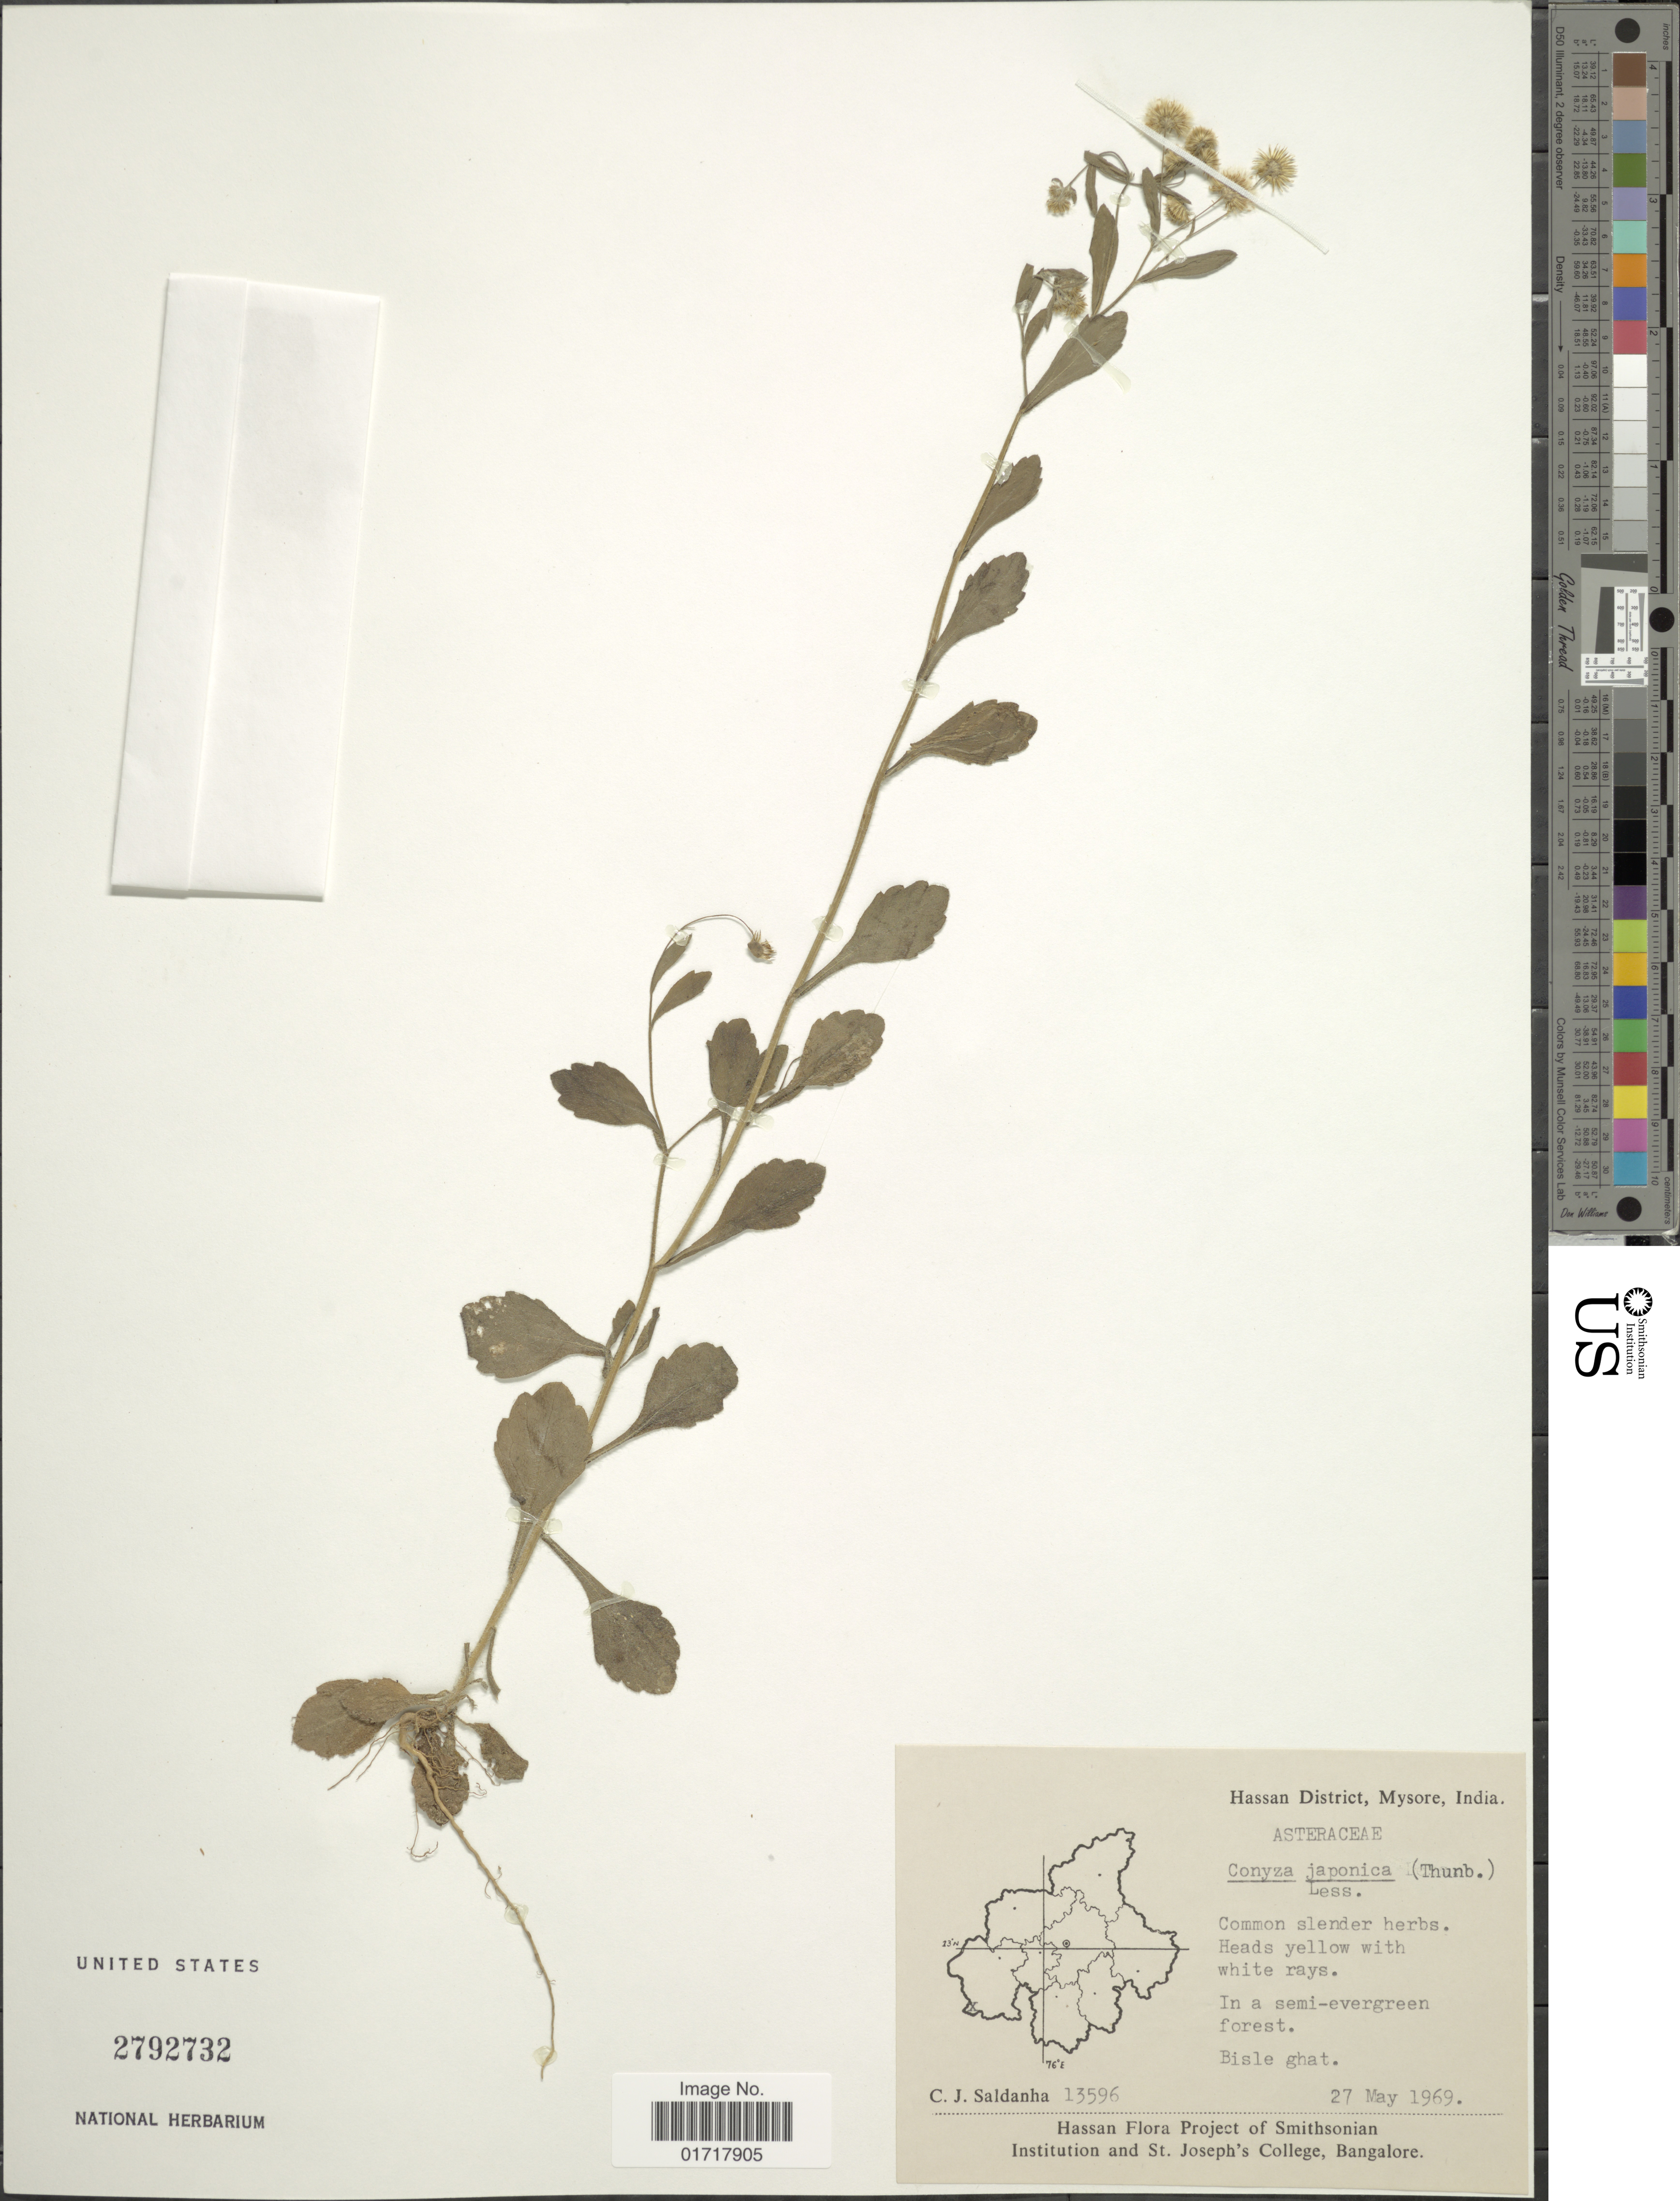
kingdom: Plantae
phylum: Tracheophyta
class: Magnoliopsida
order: Asterales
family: Asteraceae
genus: Conyza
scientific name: Conyza japonica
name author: (Thunb.) Less.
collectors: C. J. Saldanha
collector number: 13596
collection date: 1969-05-27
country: India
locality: Hassan District, Mysore, India. Bisle ghat.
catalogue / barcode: US 2792732